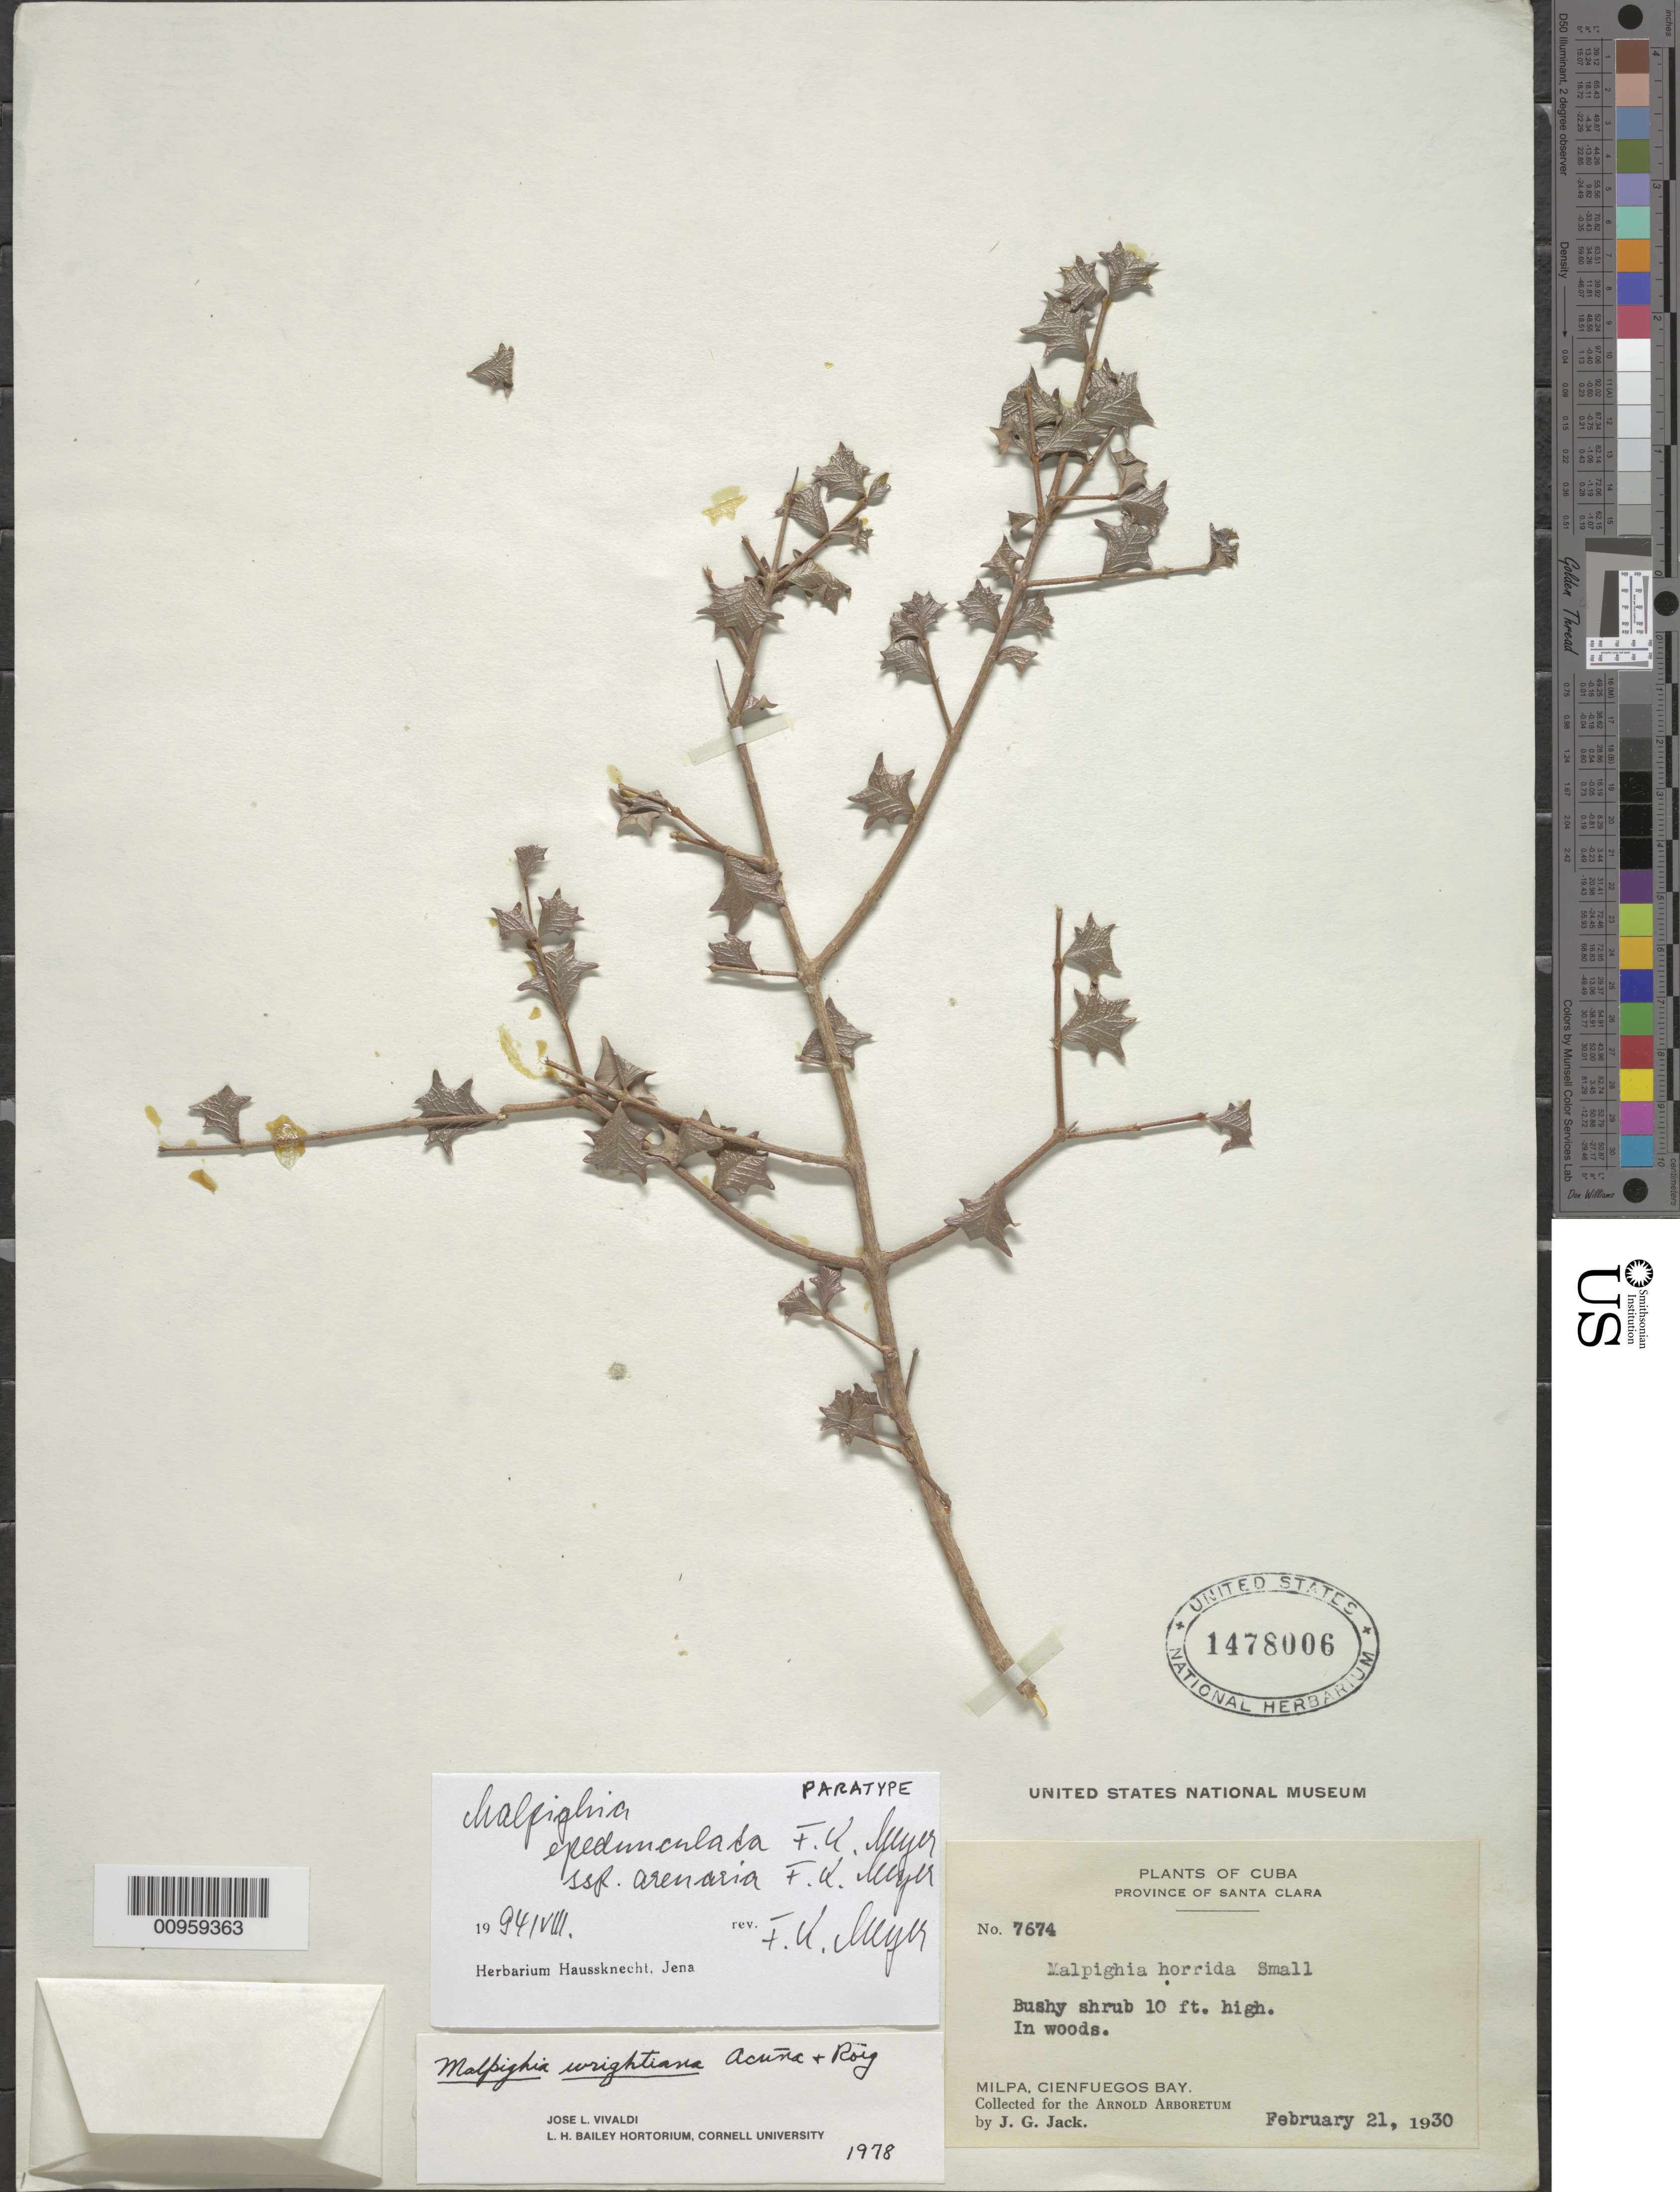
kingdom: Plantae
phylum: Tracheophyta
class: Magnoliopsida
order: Malpighiales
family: Malpighiaceae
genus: Malpighia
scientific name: Malpighia epedunculata subsp. arenaria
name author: F.K. Mey.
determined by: Meyer, F. K.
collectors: J. G. Jack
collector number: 7674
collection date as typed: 21 Feb 1930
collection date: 1930-02-21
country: Cuba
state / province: Las Villas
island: Cuba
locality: Milpa, Cienfuegos Bay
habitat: In woods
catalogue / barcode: US 1478006